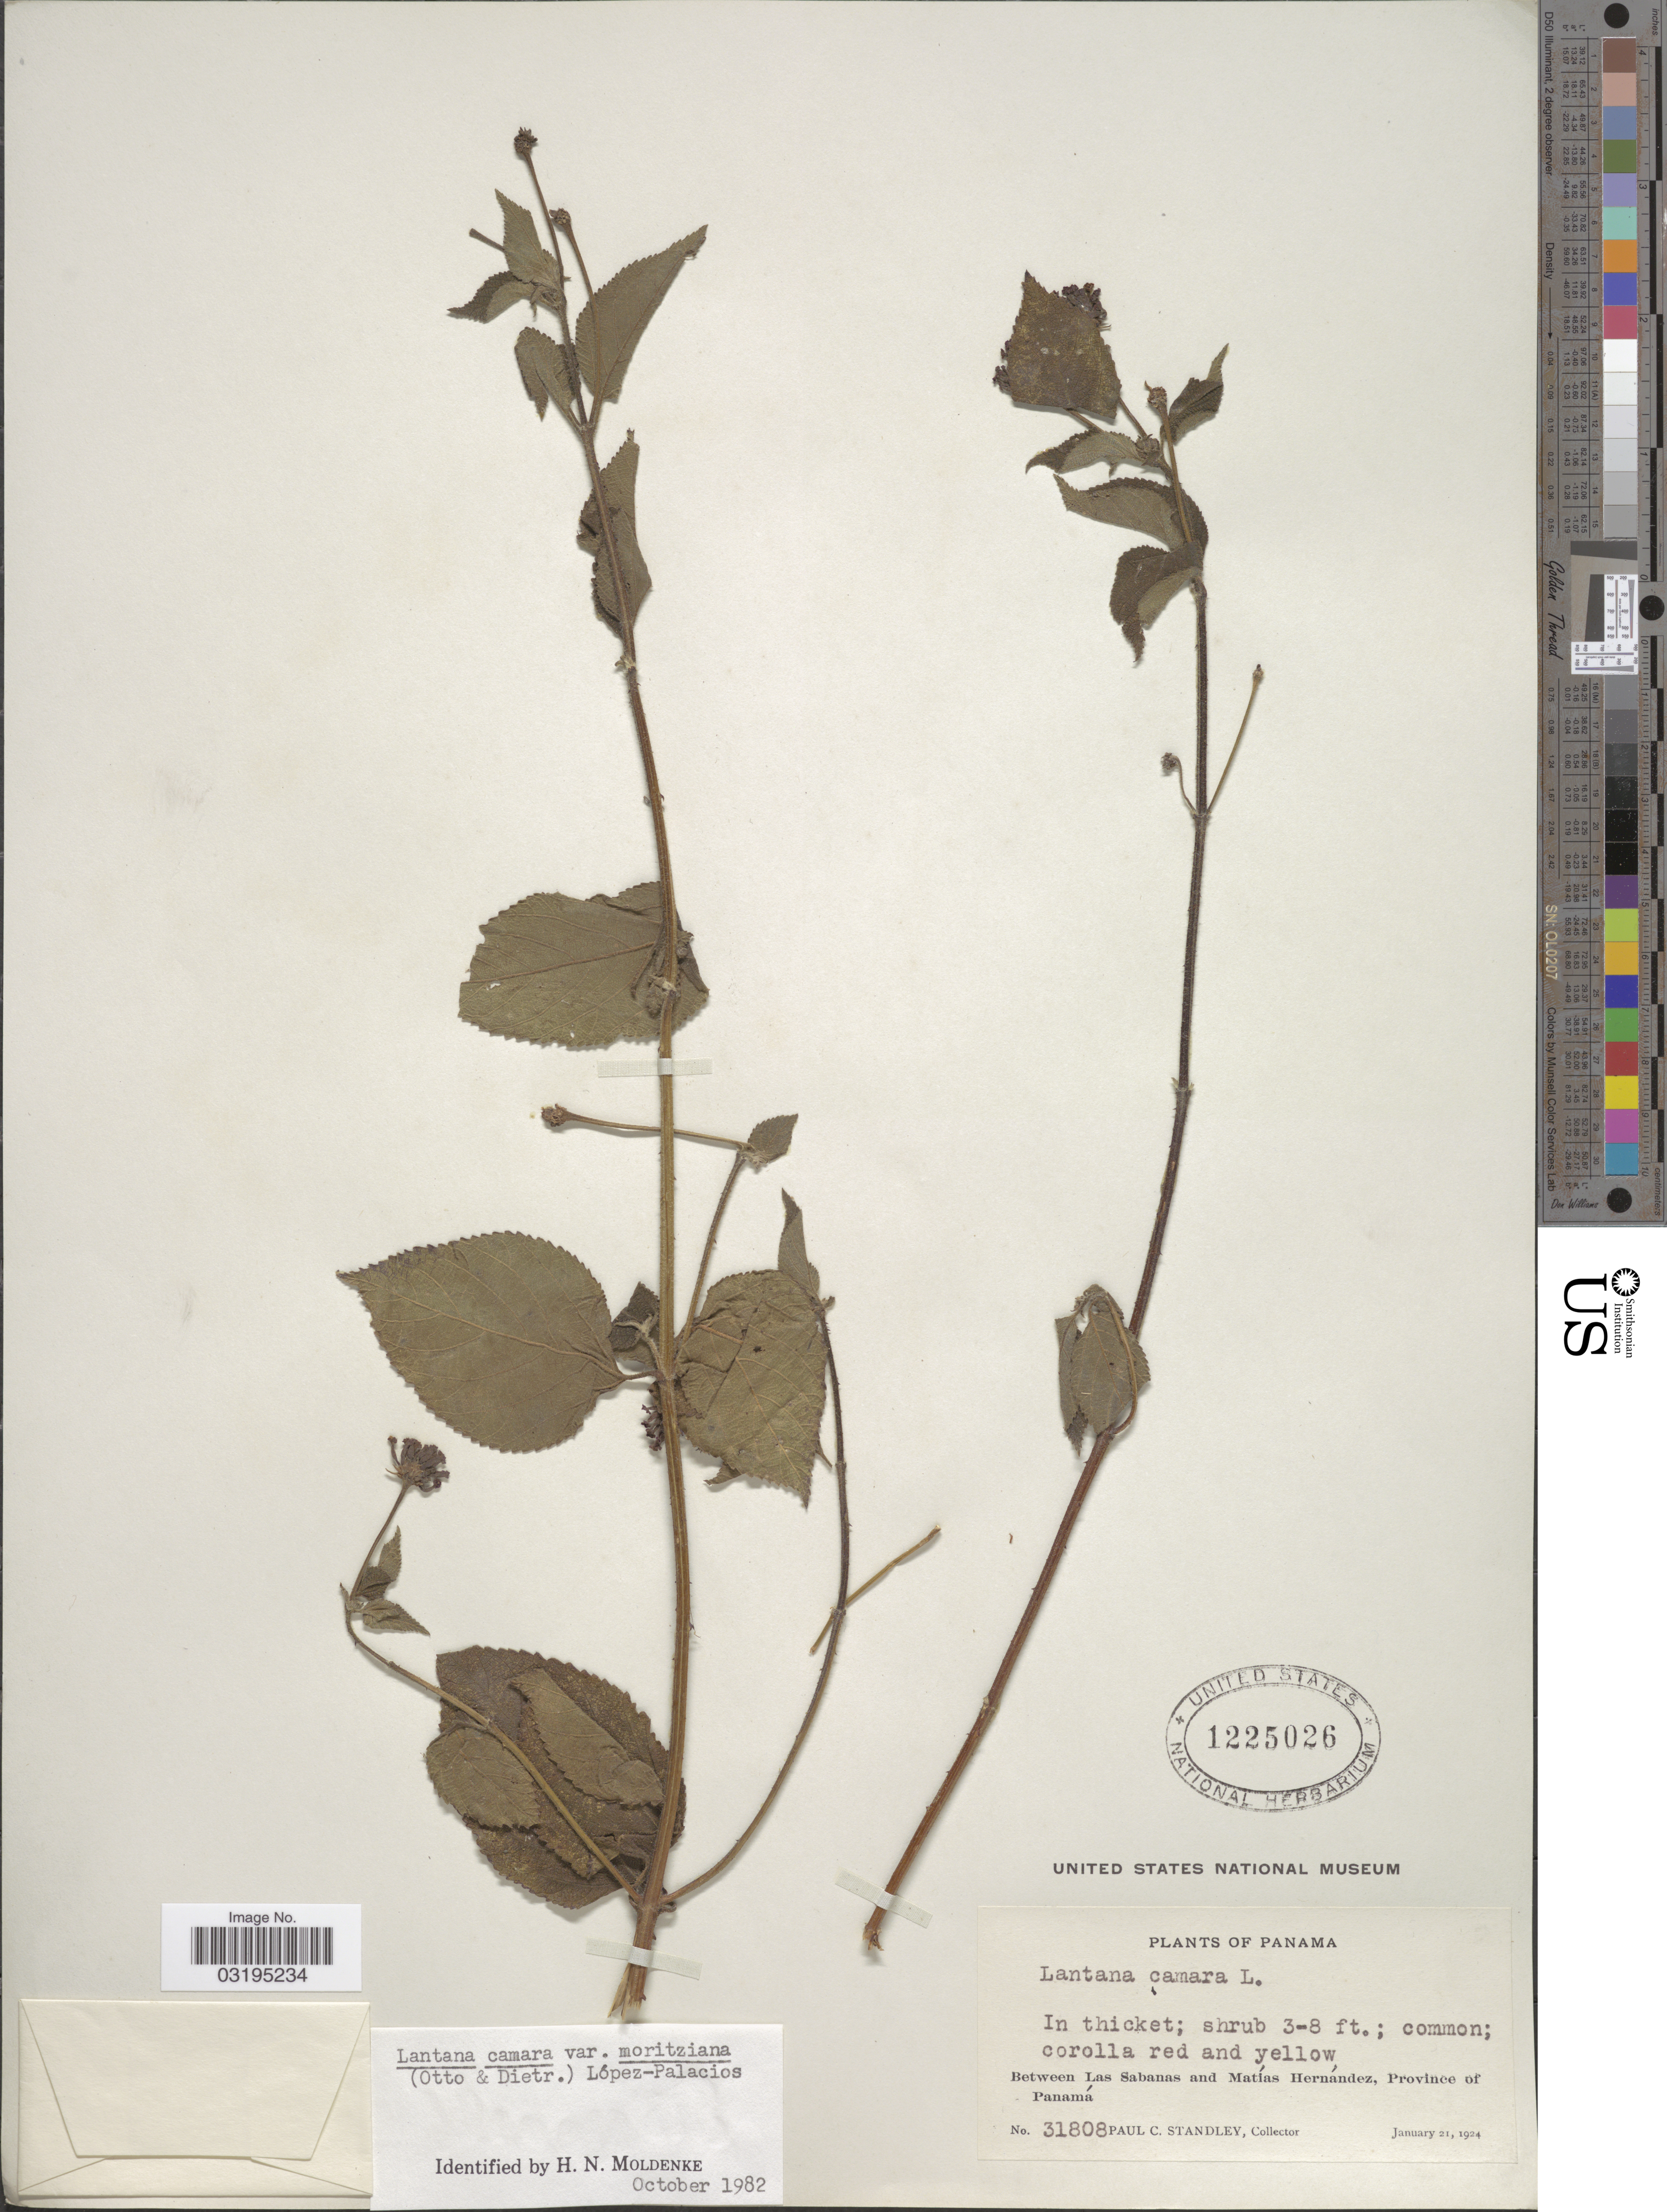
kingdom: Plantae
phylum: Tracheophyta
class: Magnoliopsida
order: Lamiales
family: Verbenaceae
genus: Lantana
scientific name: Lantana camara var. moritziana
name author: (Otto & A. Dietr.) López-Pal.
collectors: P. C. Standley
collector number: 31808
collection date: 1924-01-21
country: Panama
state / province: Panamá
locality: Between Las Sabanas and Matías Hernández.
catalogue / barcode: US 1225026